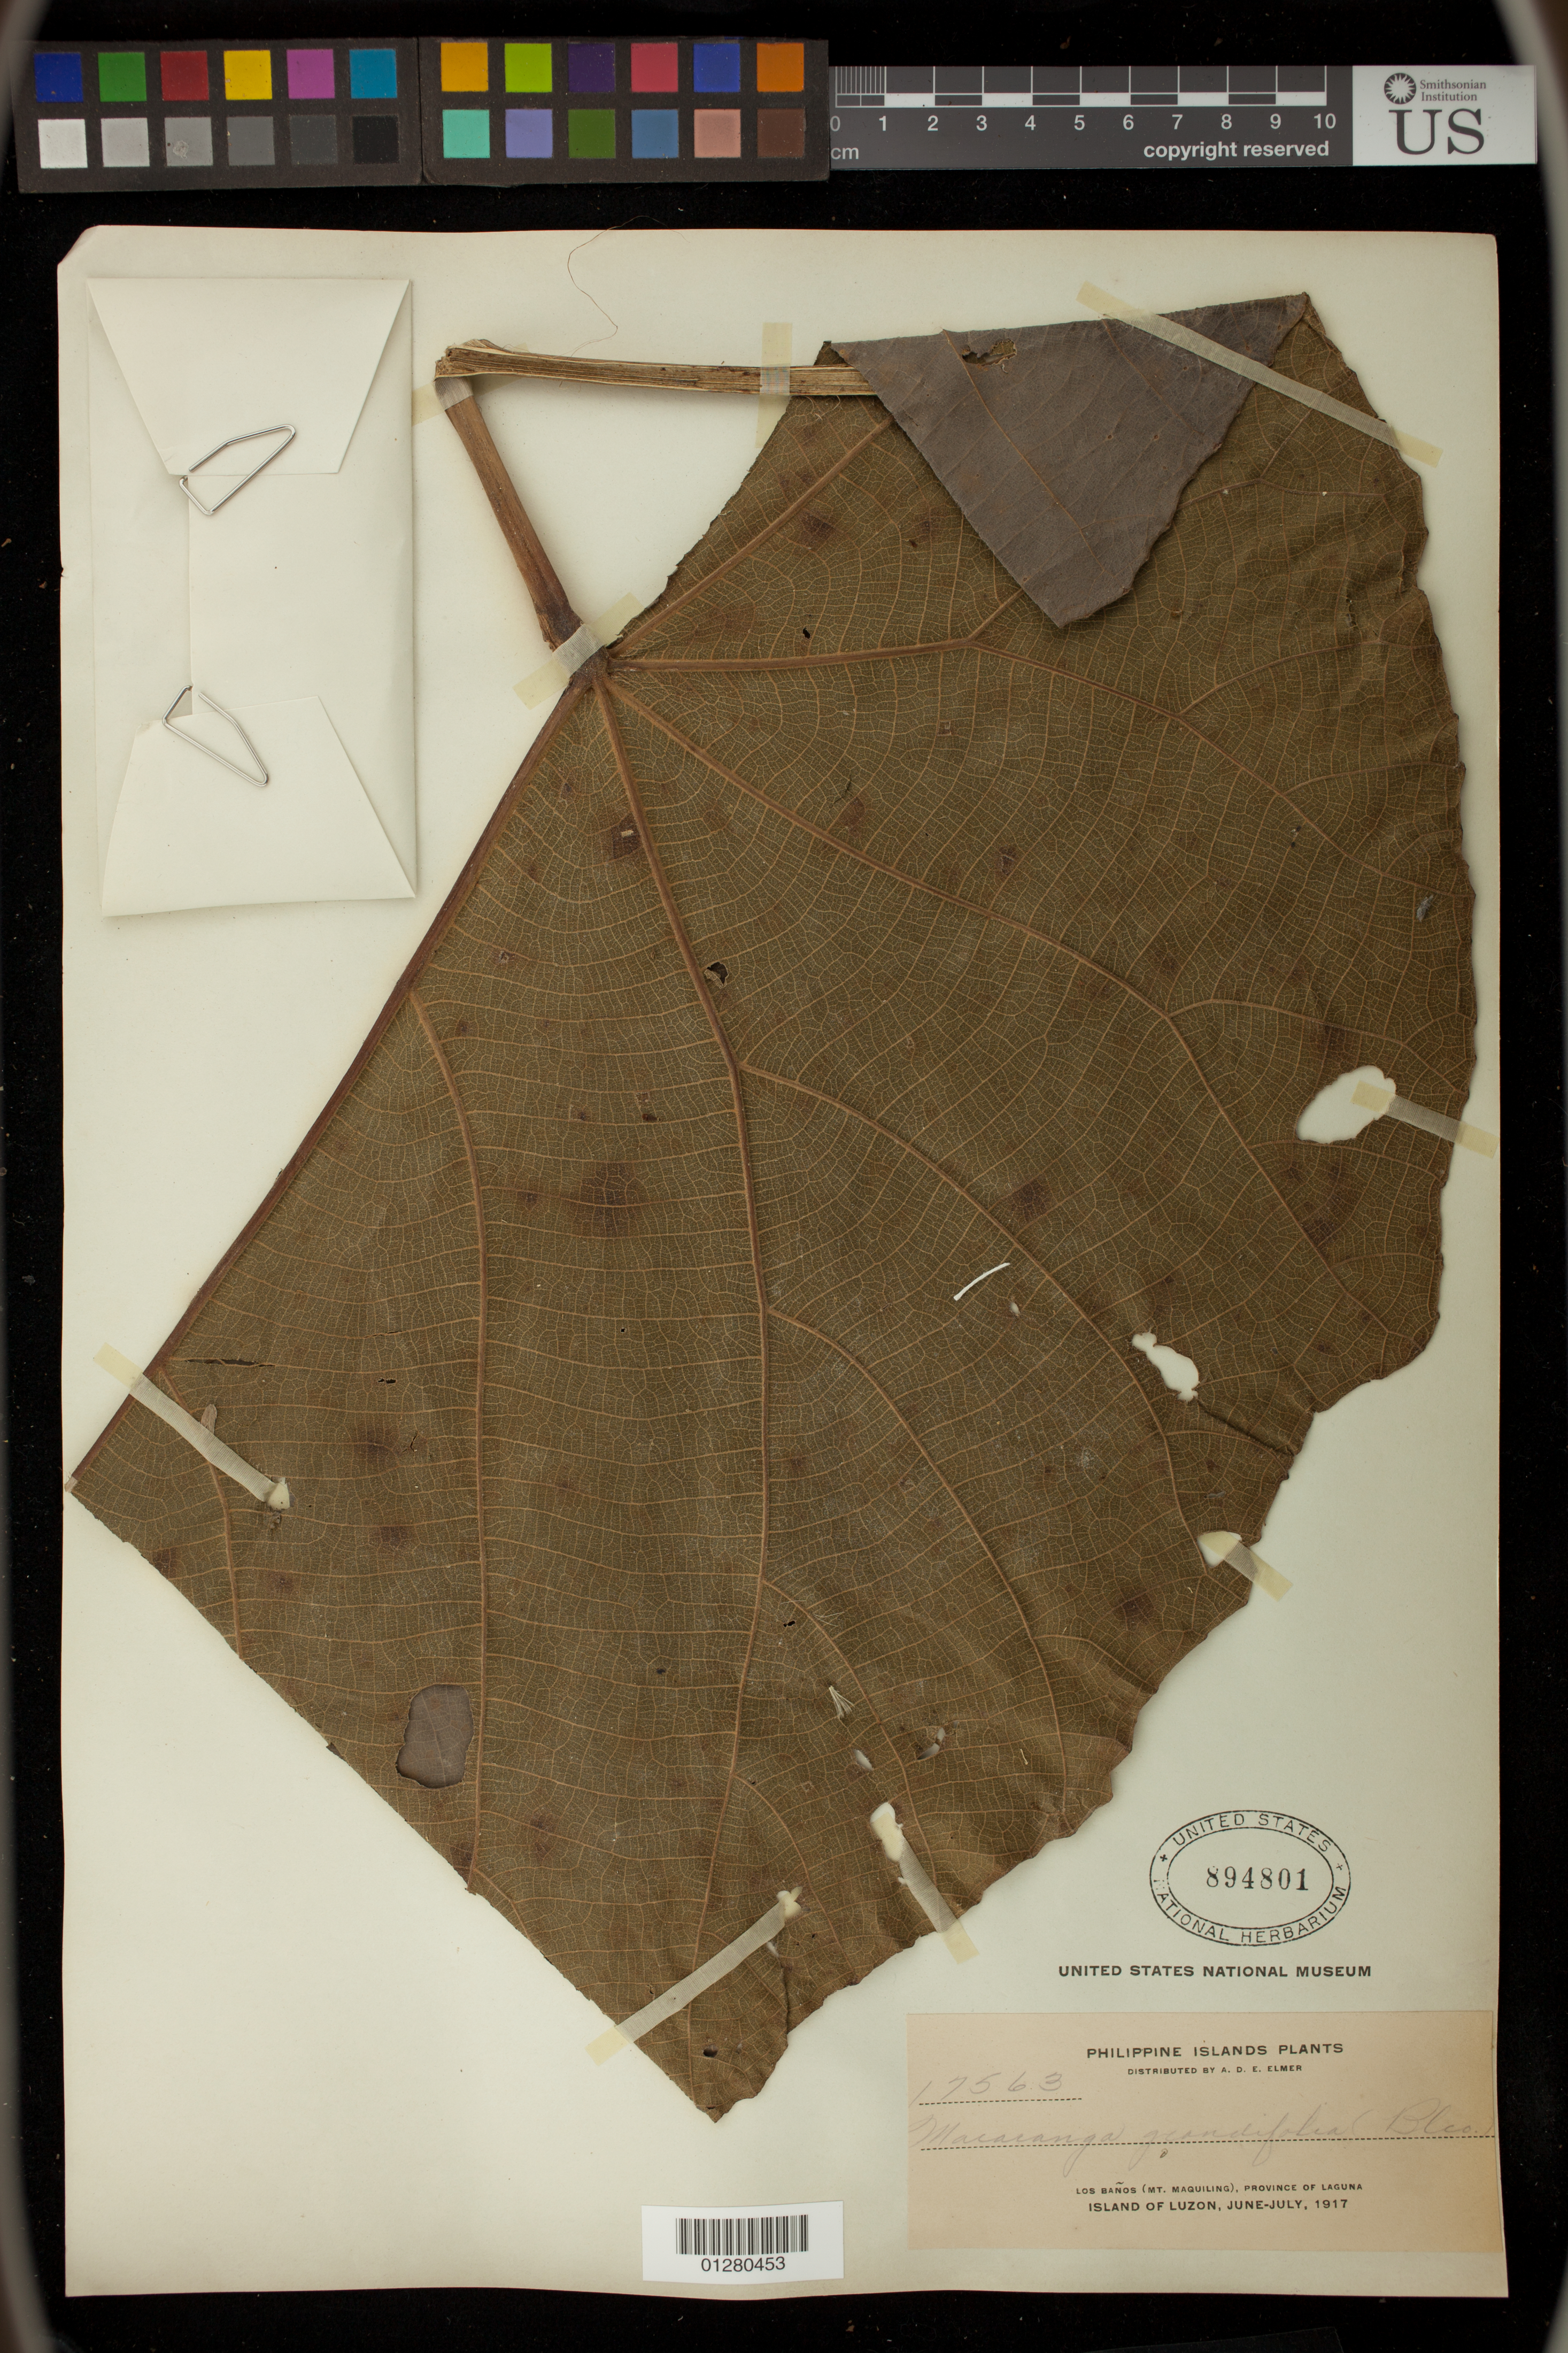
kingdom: Plantae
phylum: Tracheophyta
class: Magnoliopsida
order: Malpighiales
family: Euphorbiaceae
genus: Macaranga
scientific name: Macaranga grandifolia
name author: (Blanco) Merr.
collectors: A. D. E. Elmer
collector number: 17563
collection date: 1917-06/1917-07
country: Philippines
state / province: Calabarzon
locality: Los Banos (Mt. Maquiling) Province of Laguna Island of Luzon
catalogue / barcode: US 894801